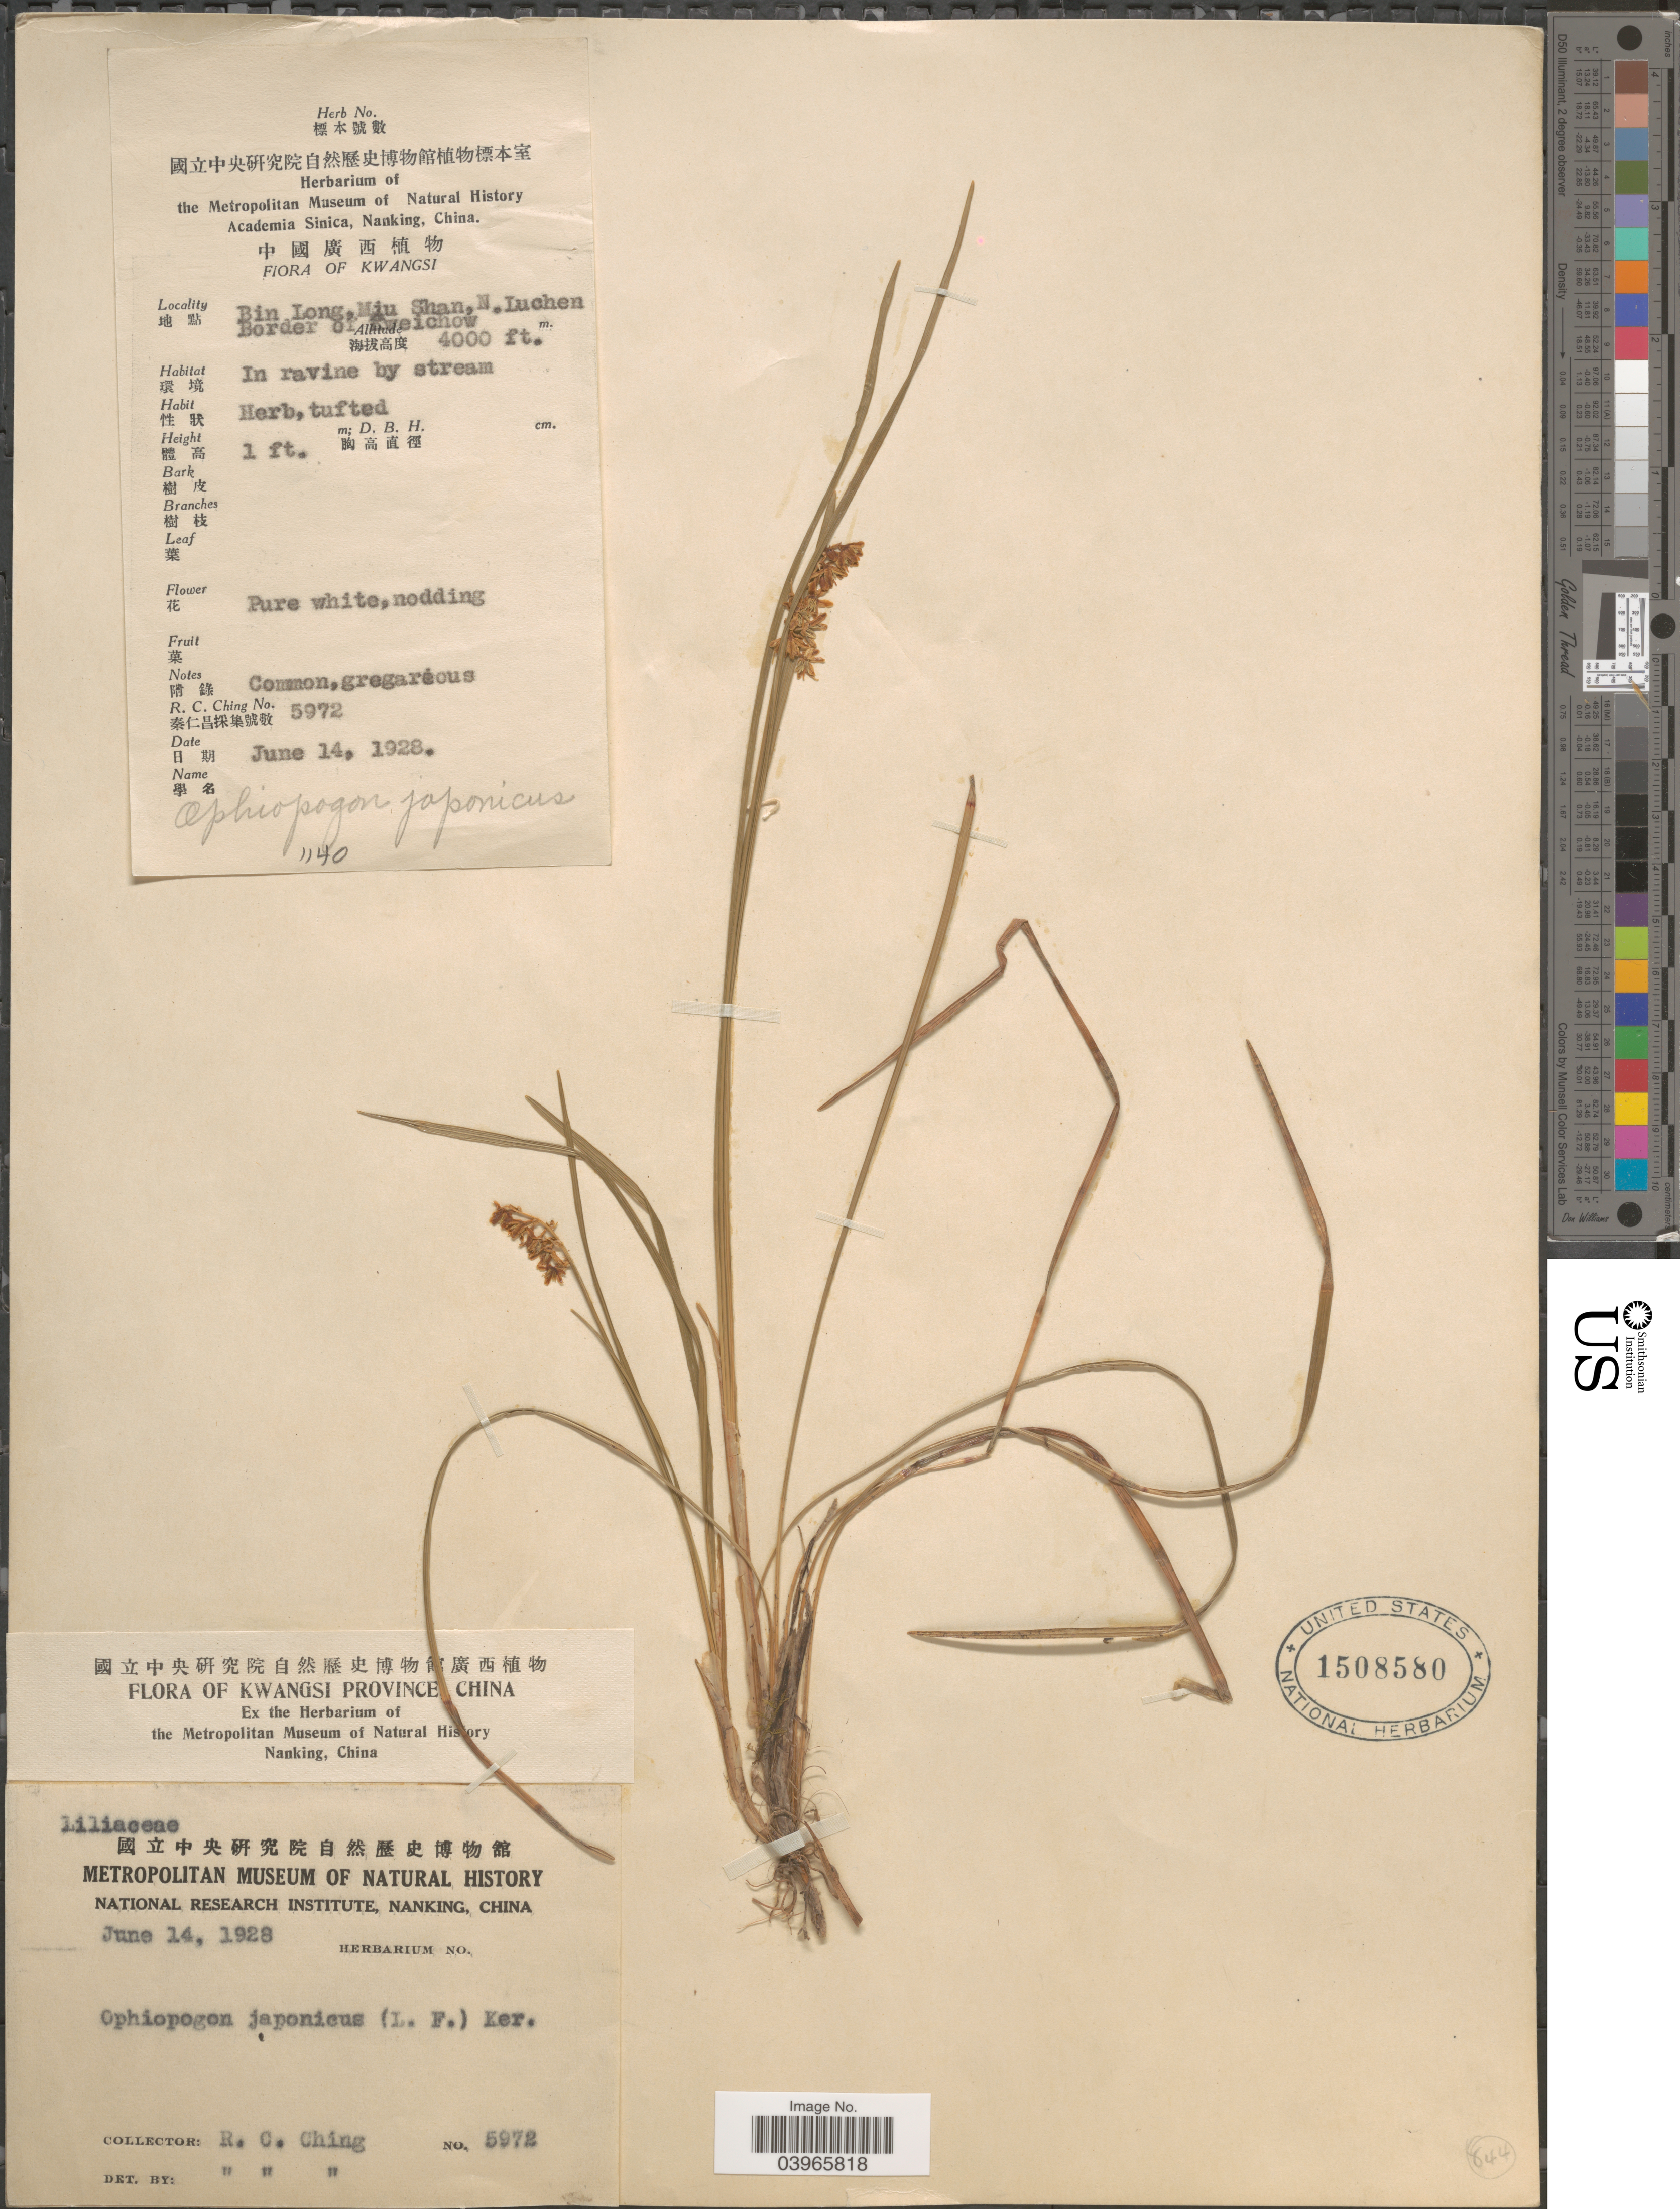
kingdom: Plantae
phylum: Tracheophyta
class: Liliopsida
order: Asparagales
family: Asparagaceae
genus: Ophiopogon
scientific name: Ophiopogon japonicus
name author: (L. f.) Ker Gawl.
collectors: R. C. Ching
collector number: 5972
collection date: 1928-06-14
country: China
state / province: Guangxi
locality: Bin Long, Miu Shan, N. Luchen. Border of Kweichow. Kwangsi Province.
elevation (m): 1219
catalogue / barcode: US 1508580